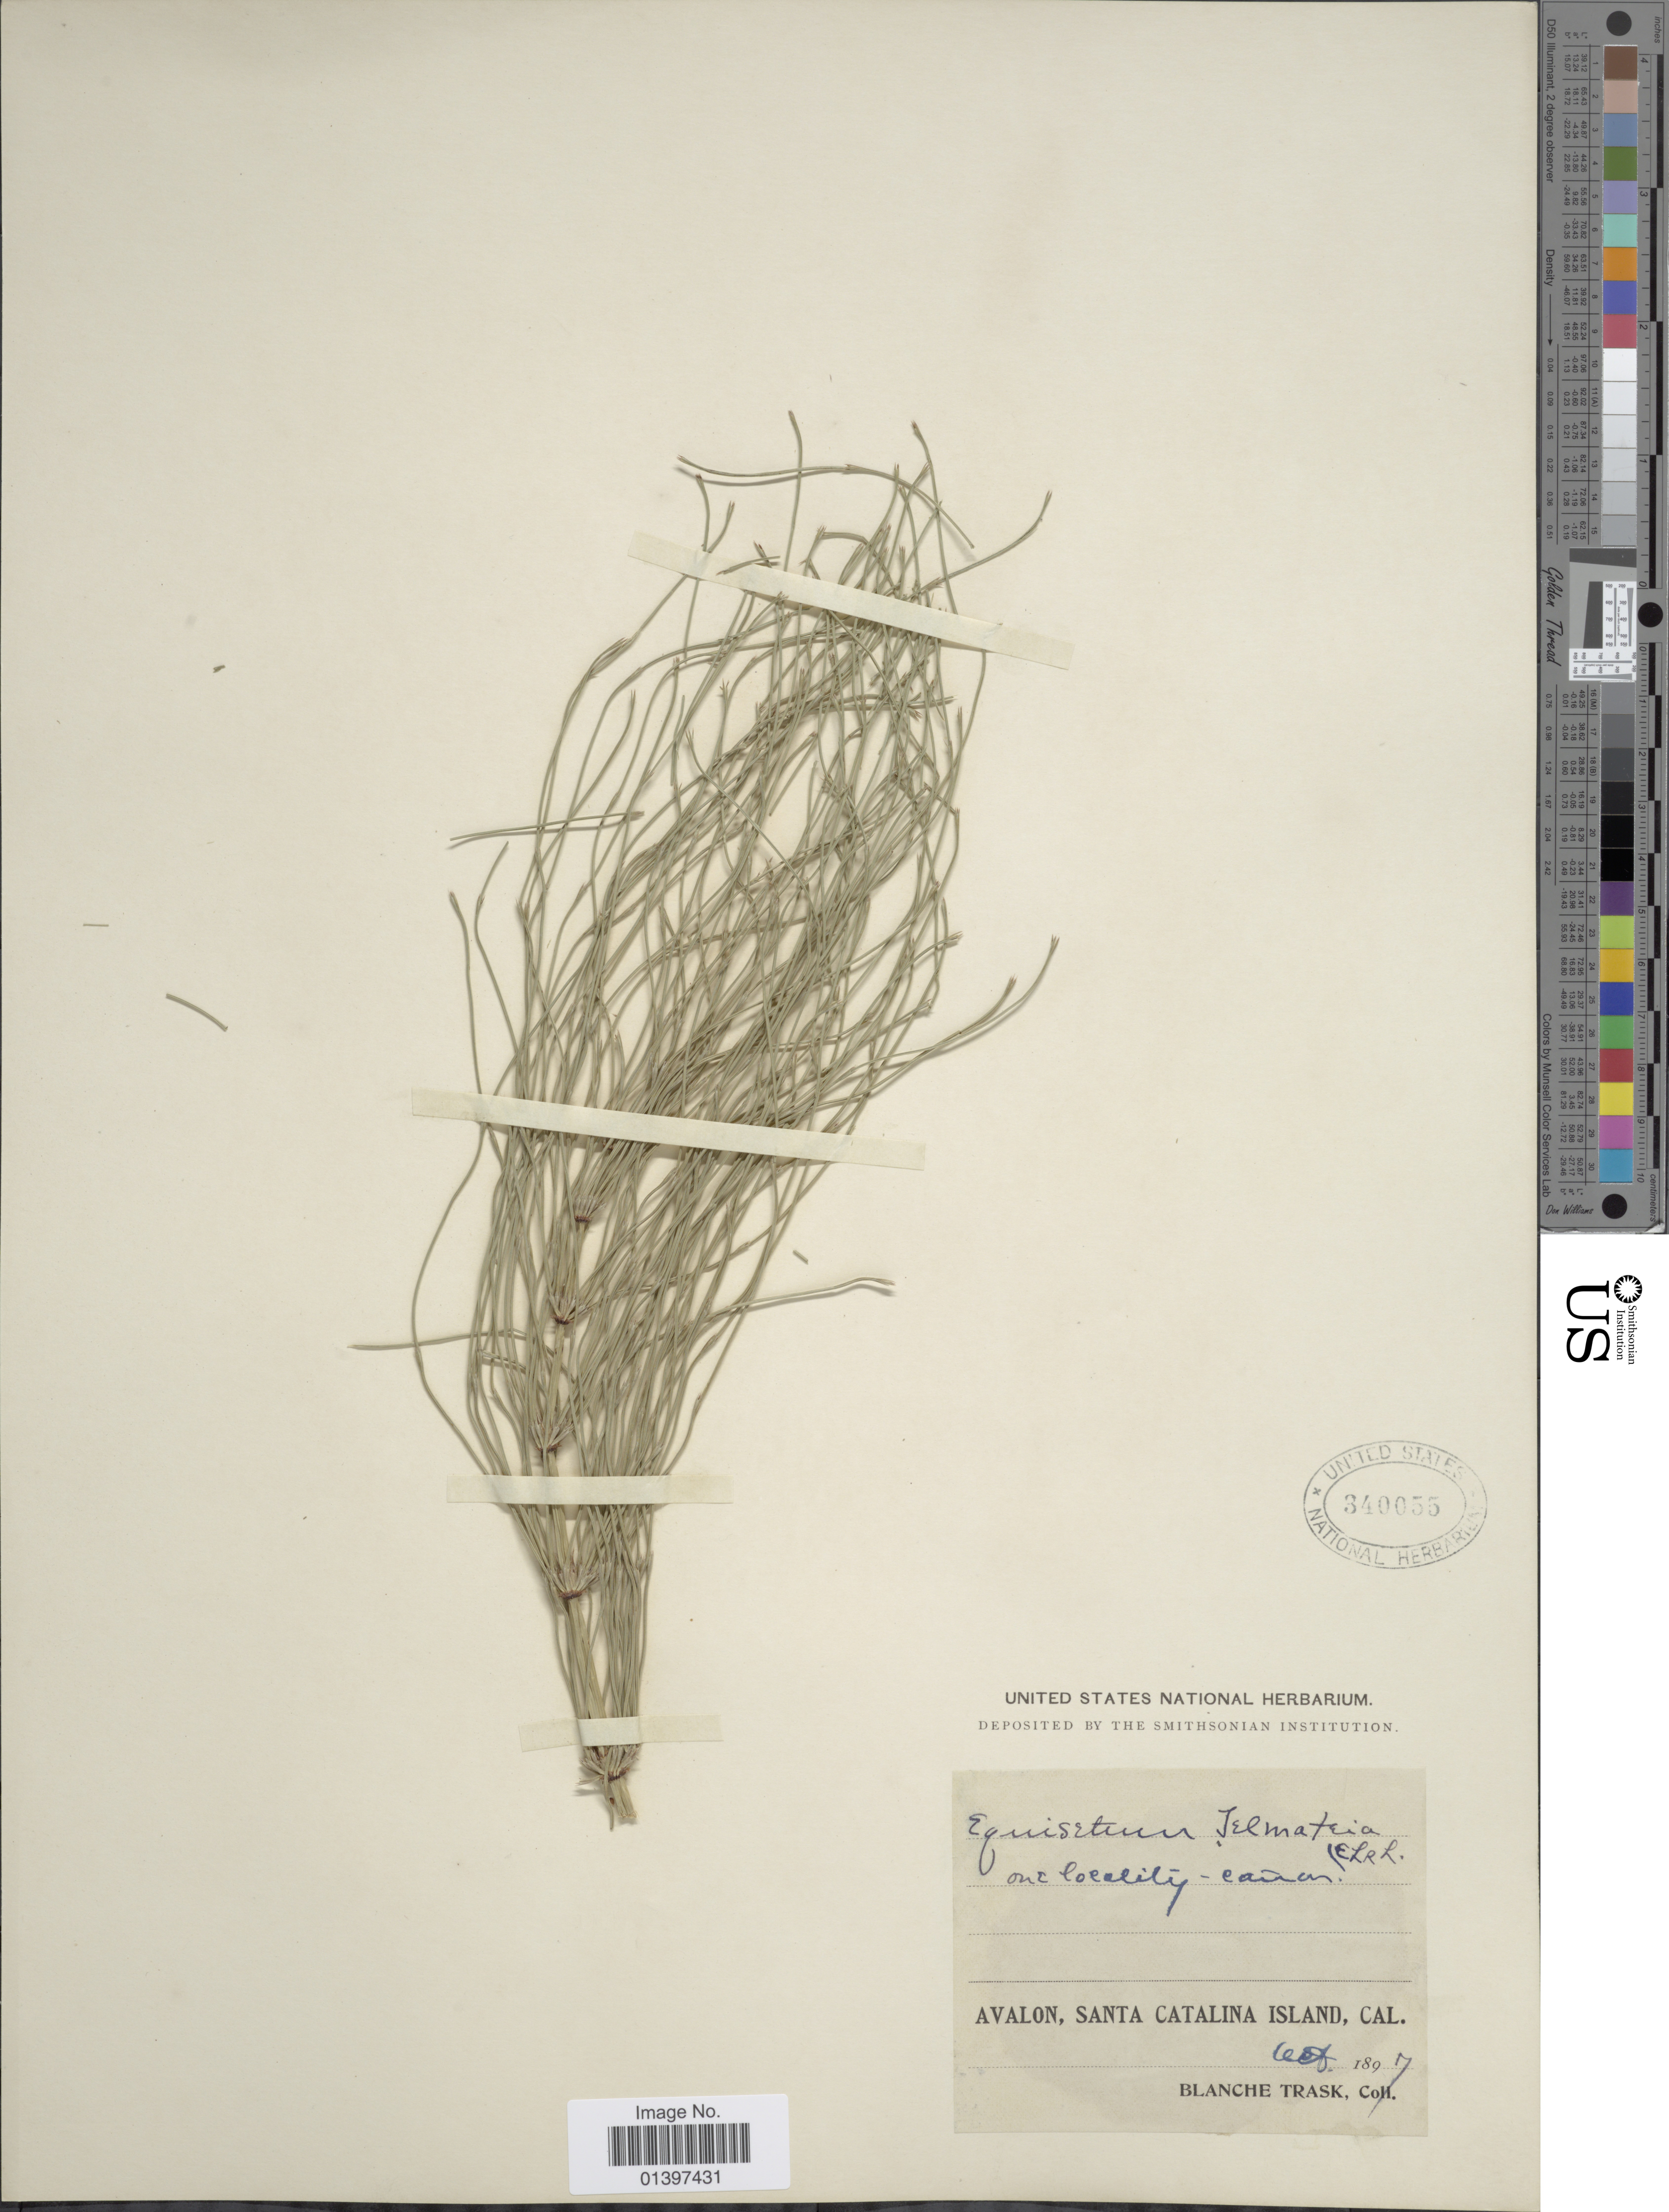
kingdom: Plantae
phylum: Tracheophyta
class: Polypodiopsida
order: Equisetales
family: Equisetaceae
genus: Equisetum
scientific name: Equisetum telmateia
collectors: B. Trask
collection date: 1897-10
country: United States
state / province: California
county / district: Los Angeles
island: Santa Catalina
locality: Avalon, Santa Catalina Island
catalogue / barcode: US 340055